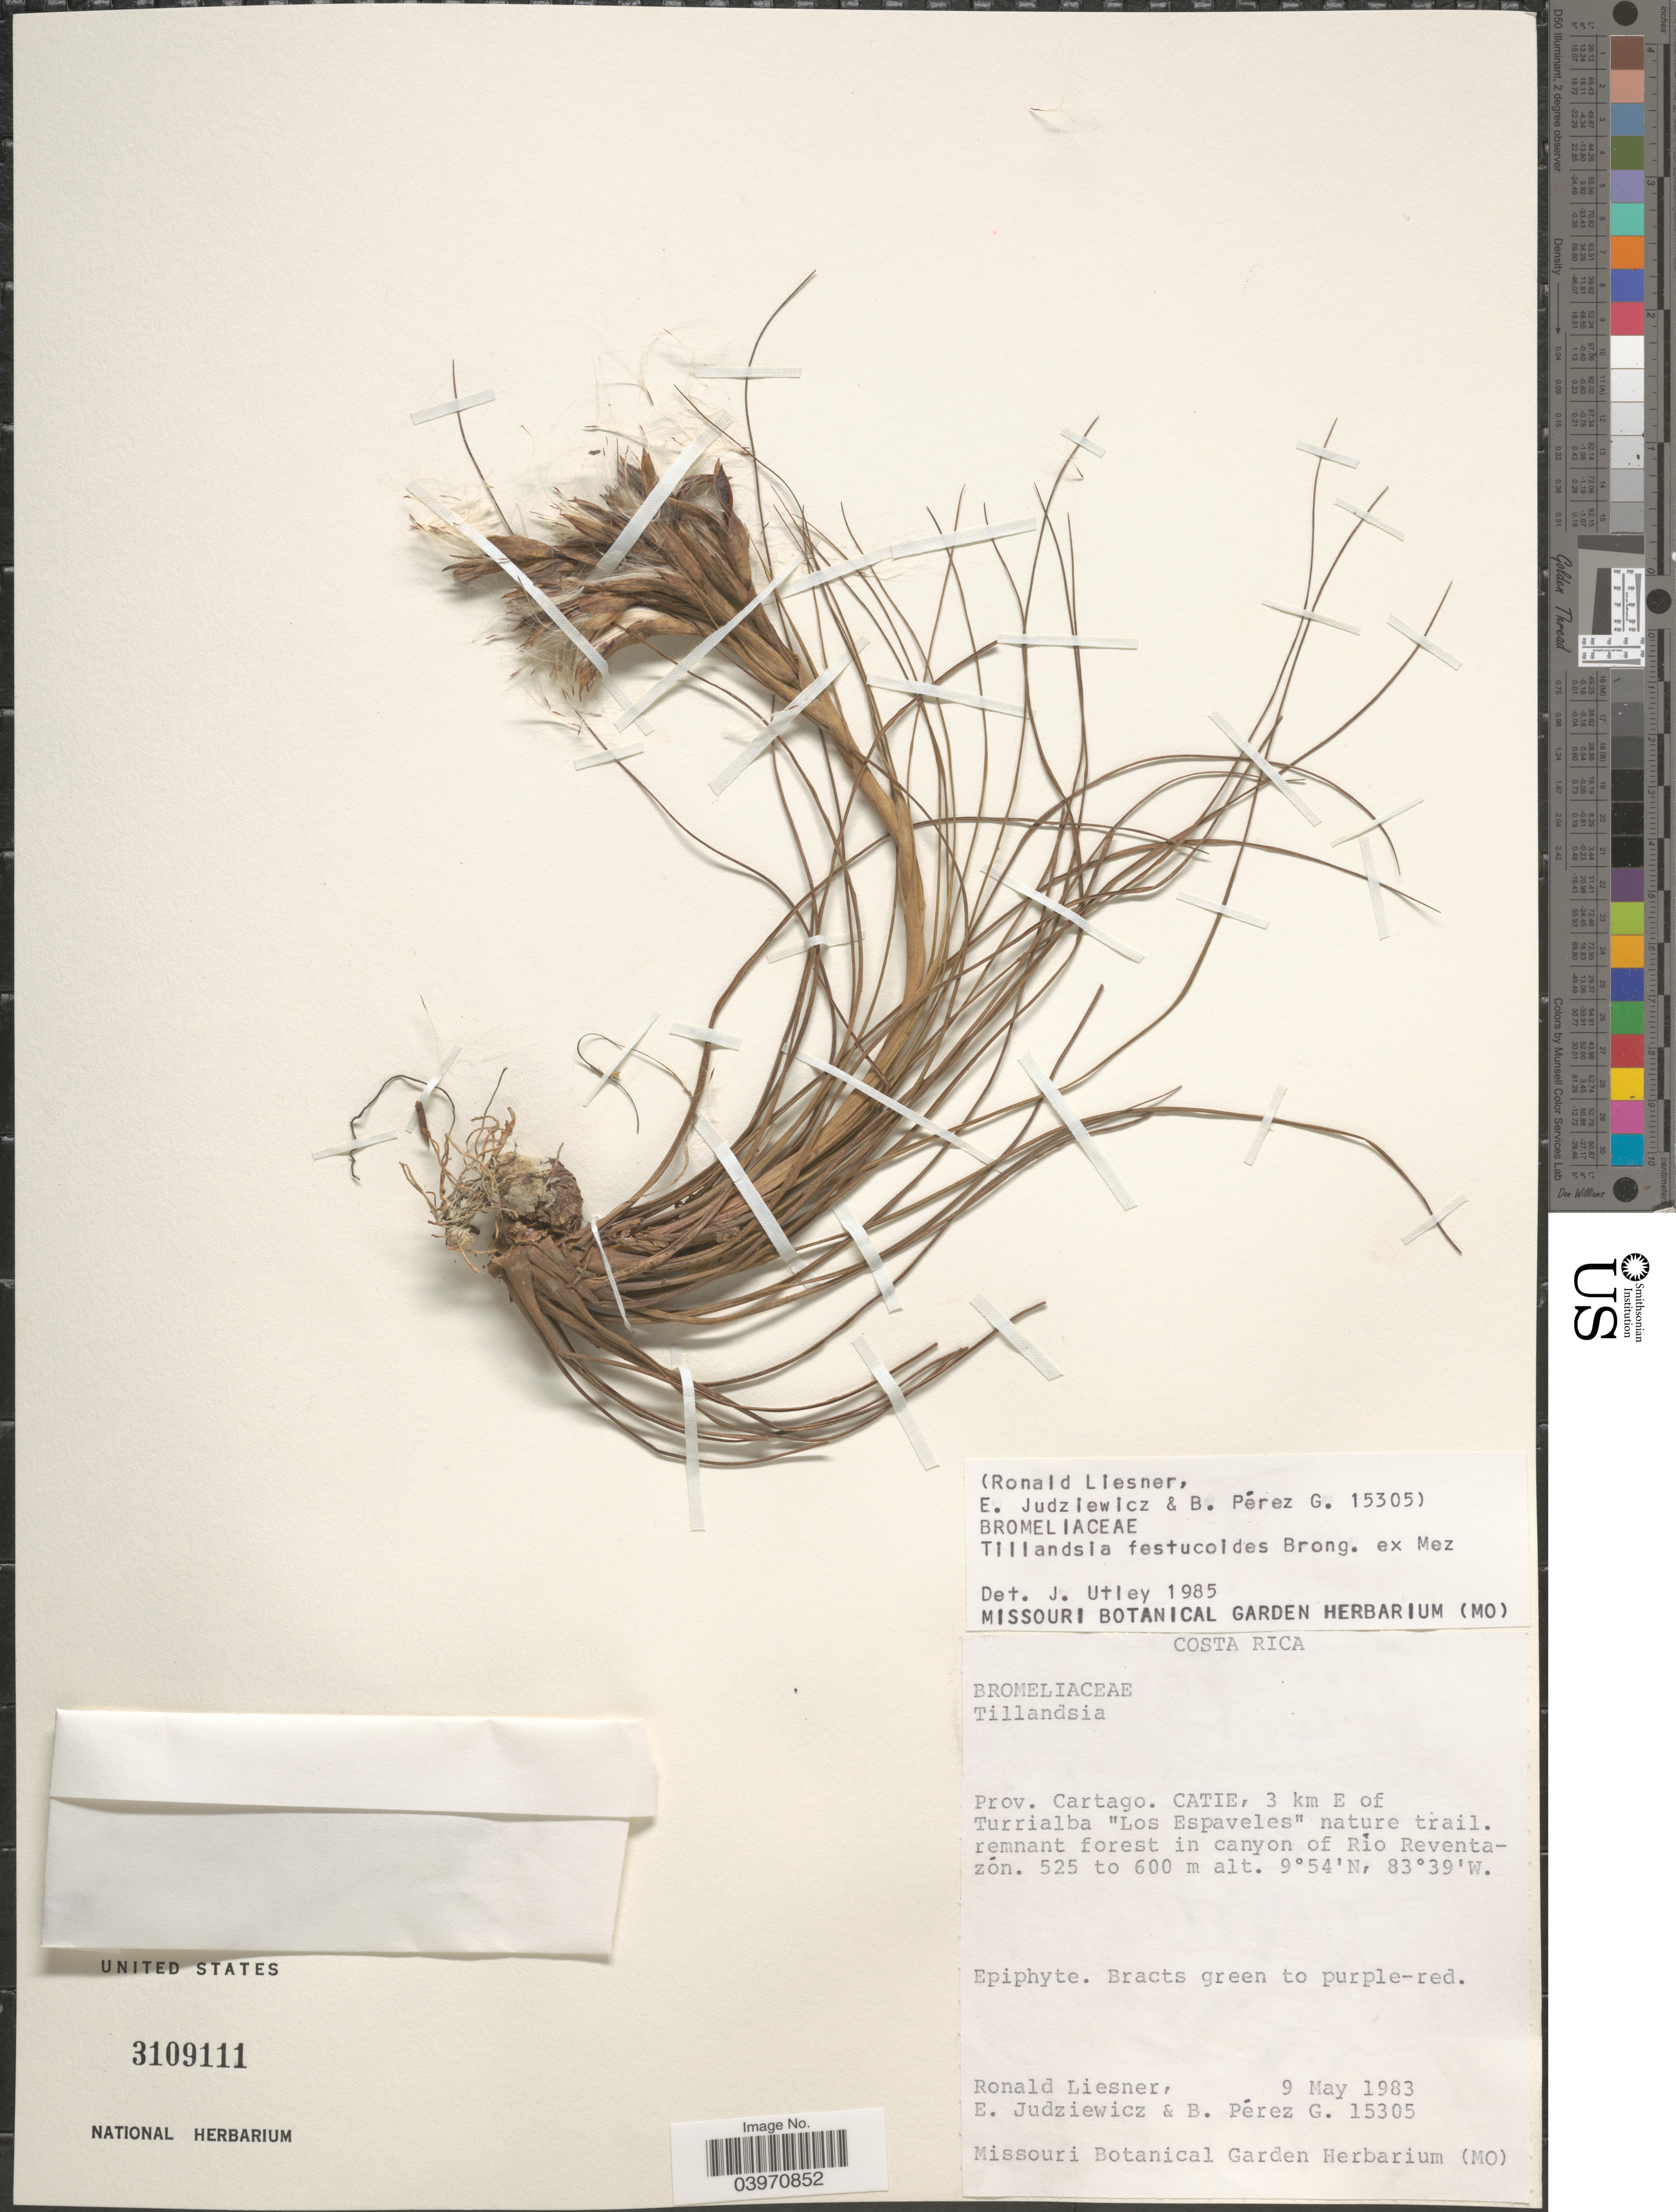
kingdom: Plantae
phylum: Tracheophyta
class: Liliopsida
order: Poales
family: Bromeliaceae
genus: Tillandsia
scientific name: Tillandsia festucoides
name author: Brongn. ex Mez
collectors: R. L. Liesner, E. Judziewicz & B. Perez G.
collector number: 15305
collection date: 1983-05-09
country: Costa Rica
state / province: Cartago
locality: Catie, 3 km E of Turrialba "Los Espaveles" nature trail. In cayon of Río Reventazón.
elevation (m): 525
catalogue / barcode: US 3109111